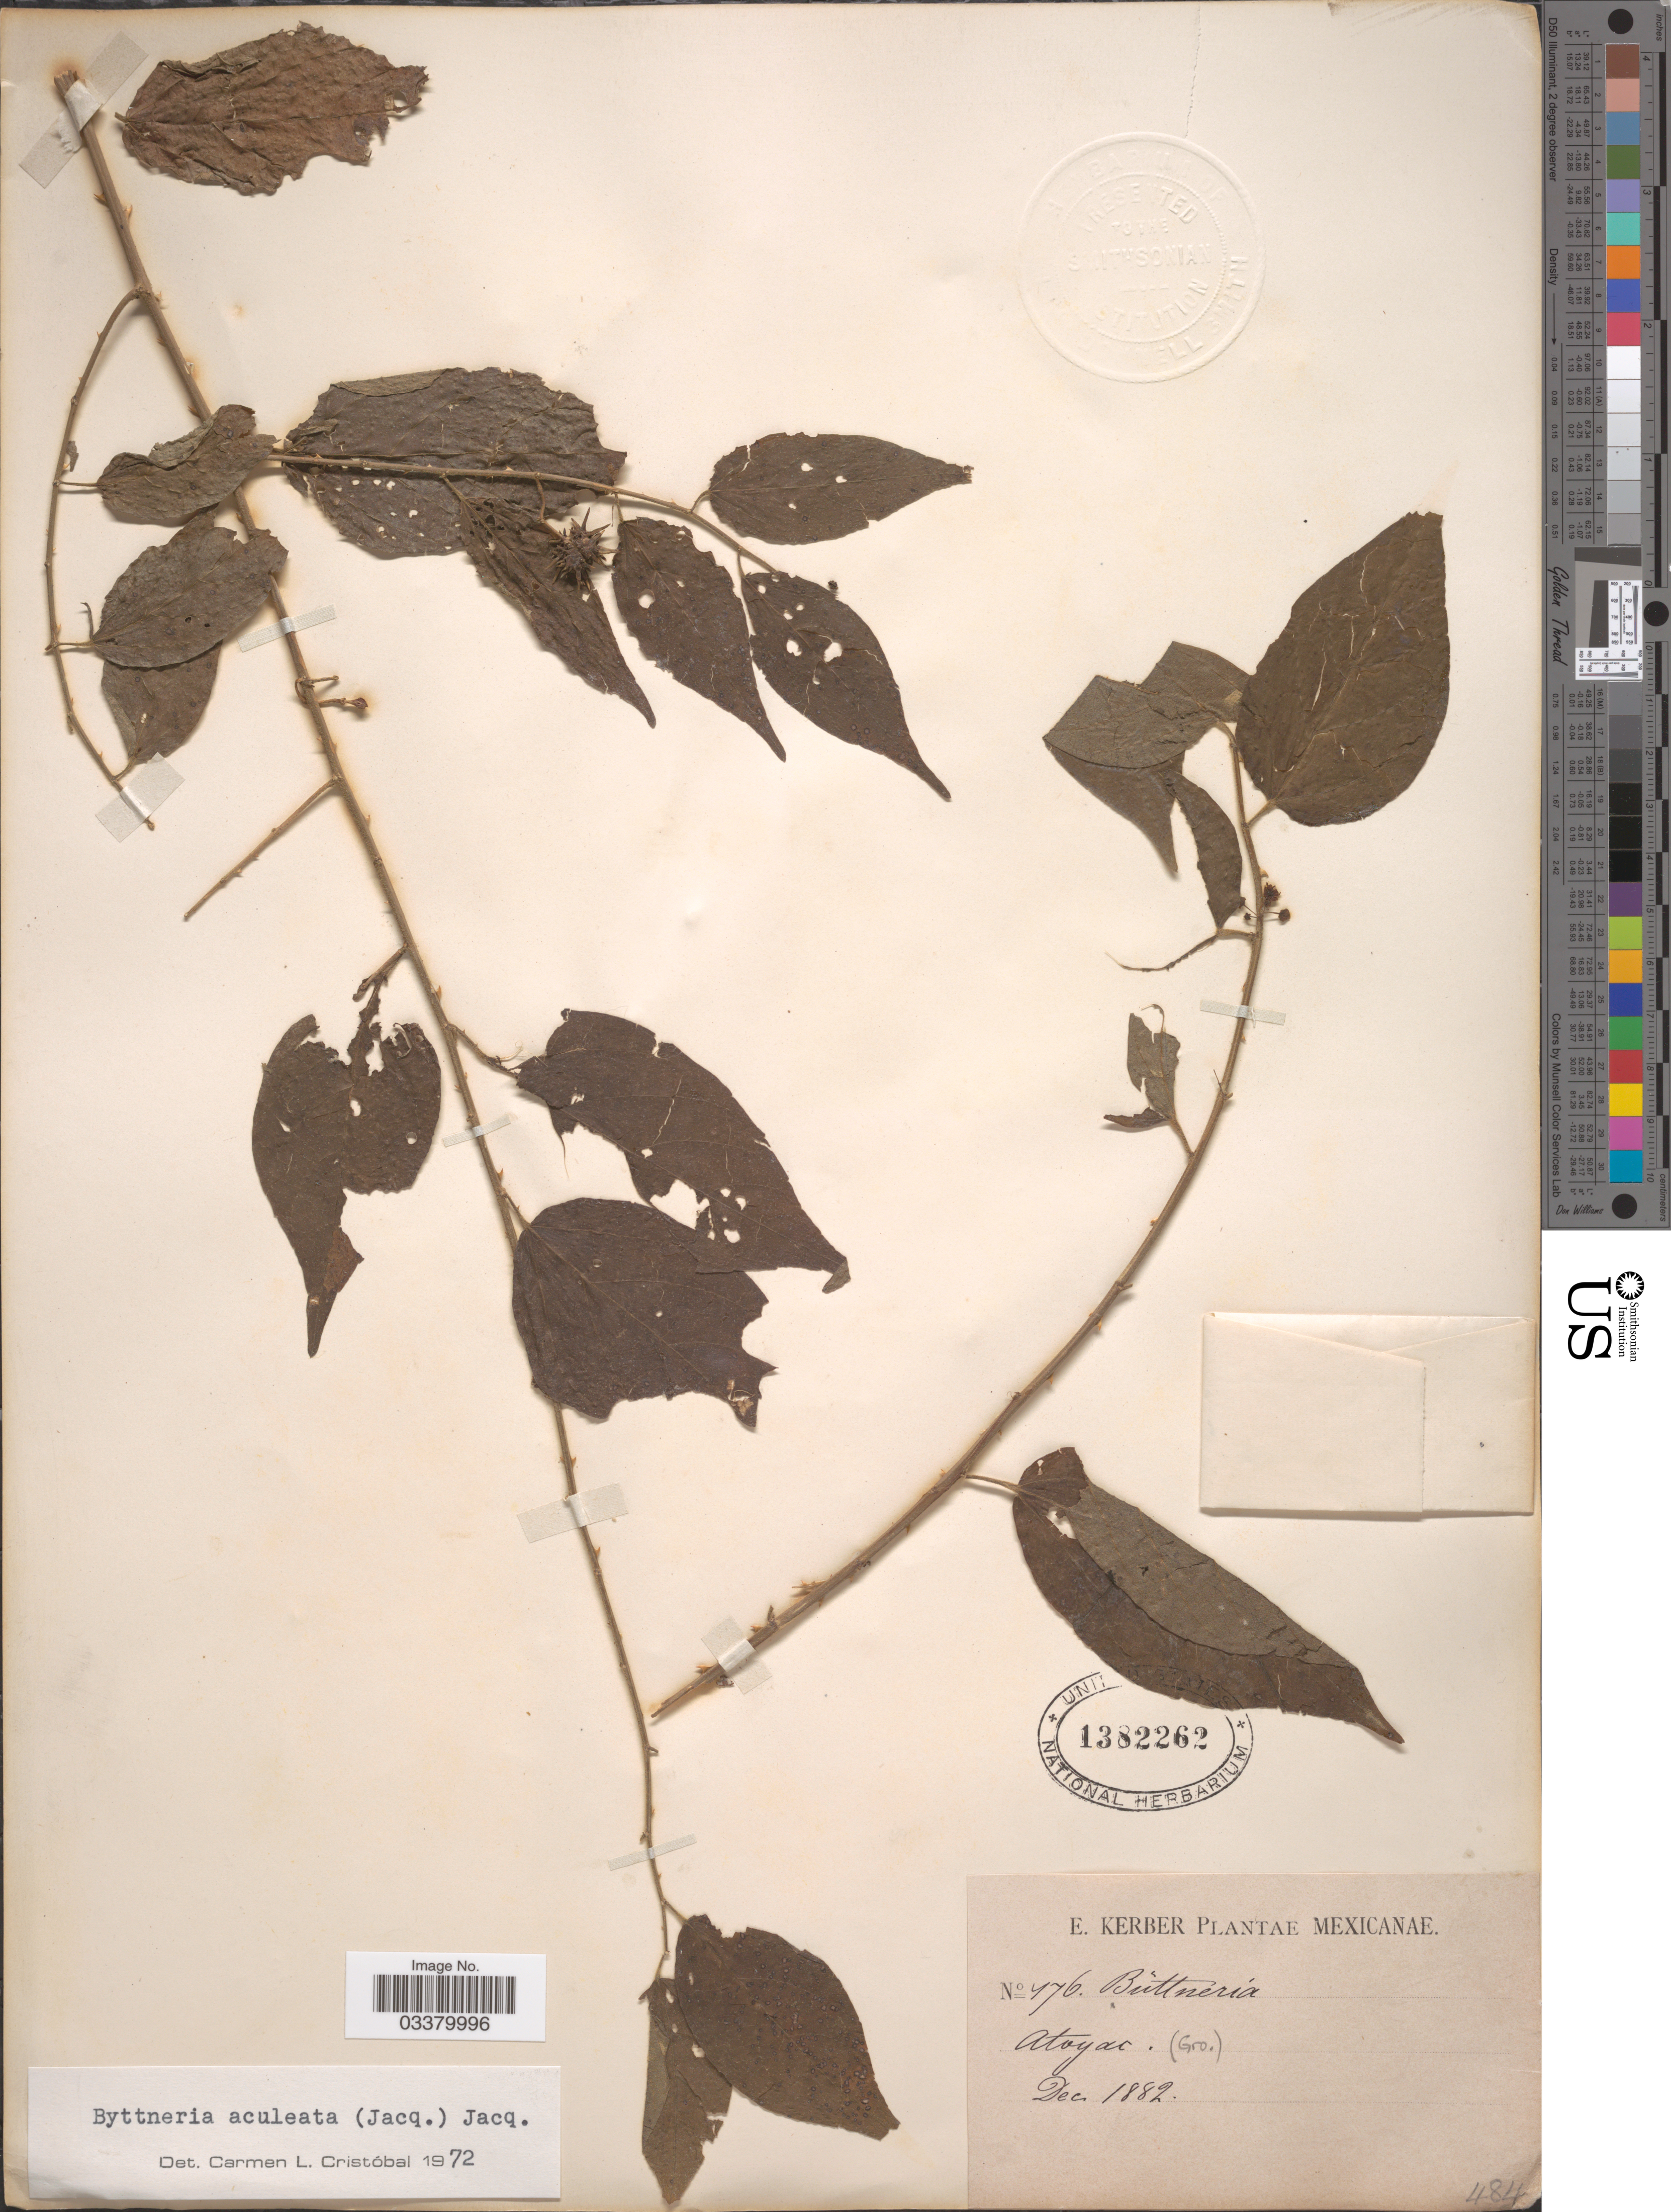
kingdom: Plantae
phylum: Tracheophyta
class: Magnoliopsida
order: Malvales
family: Malvaceae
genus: Byttneria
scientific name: Byttneria aculeata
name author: (Jacq.) Jacq.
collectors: E. Kerber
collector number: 476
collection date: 1882-12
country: Mexico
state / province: Guerrero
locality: Atoyac.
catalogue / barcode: US 1382262